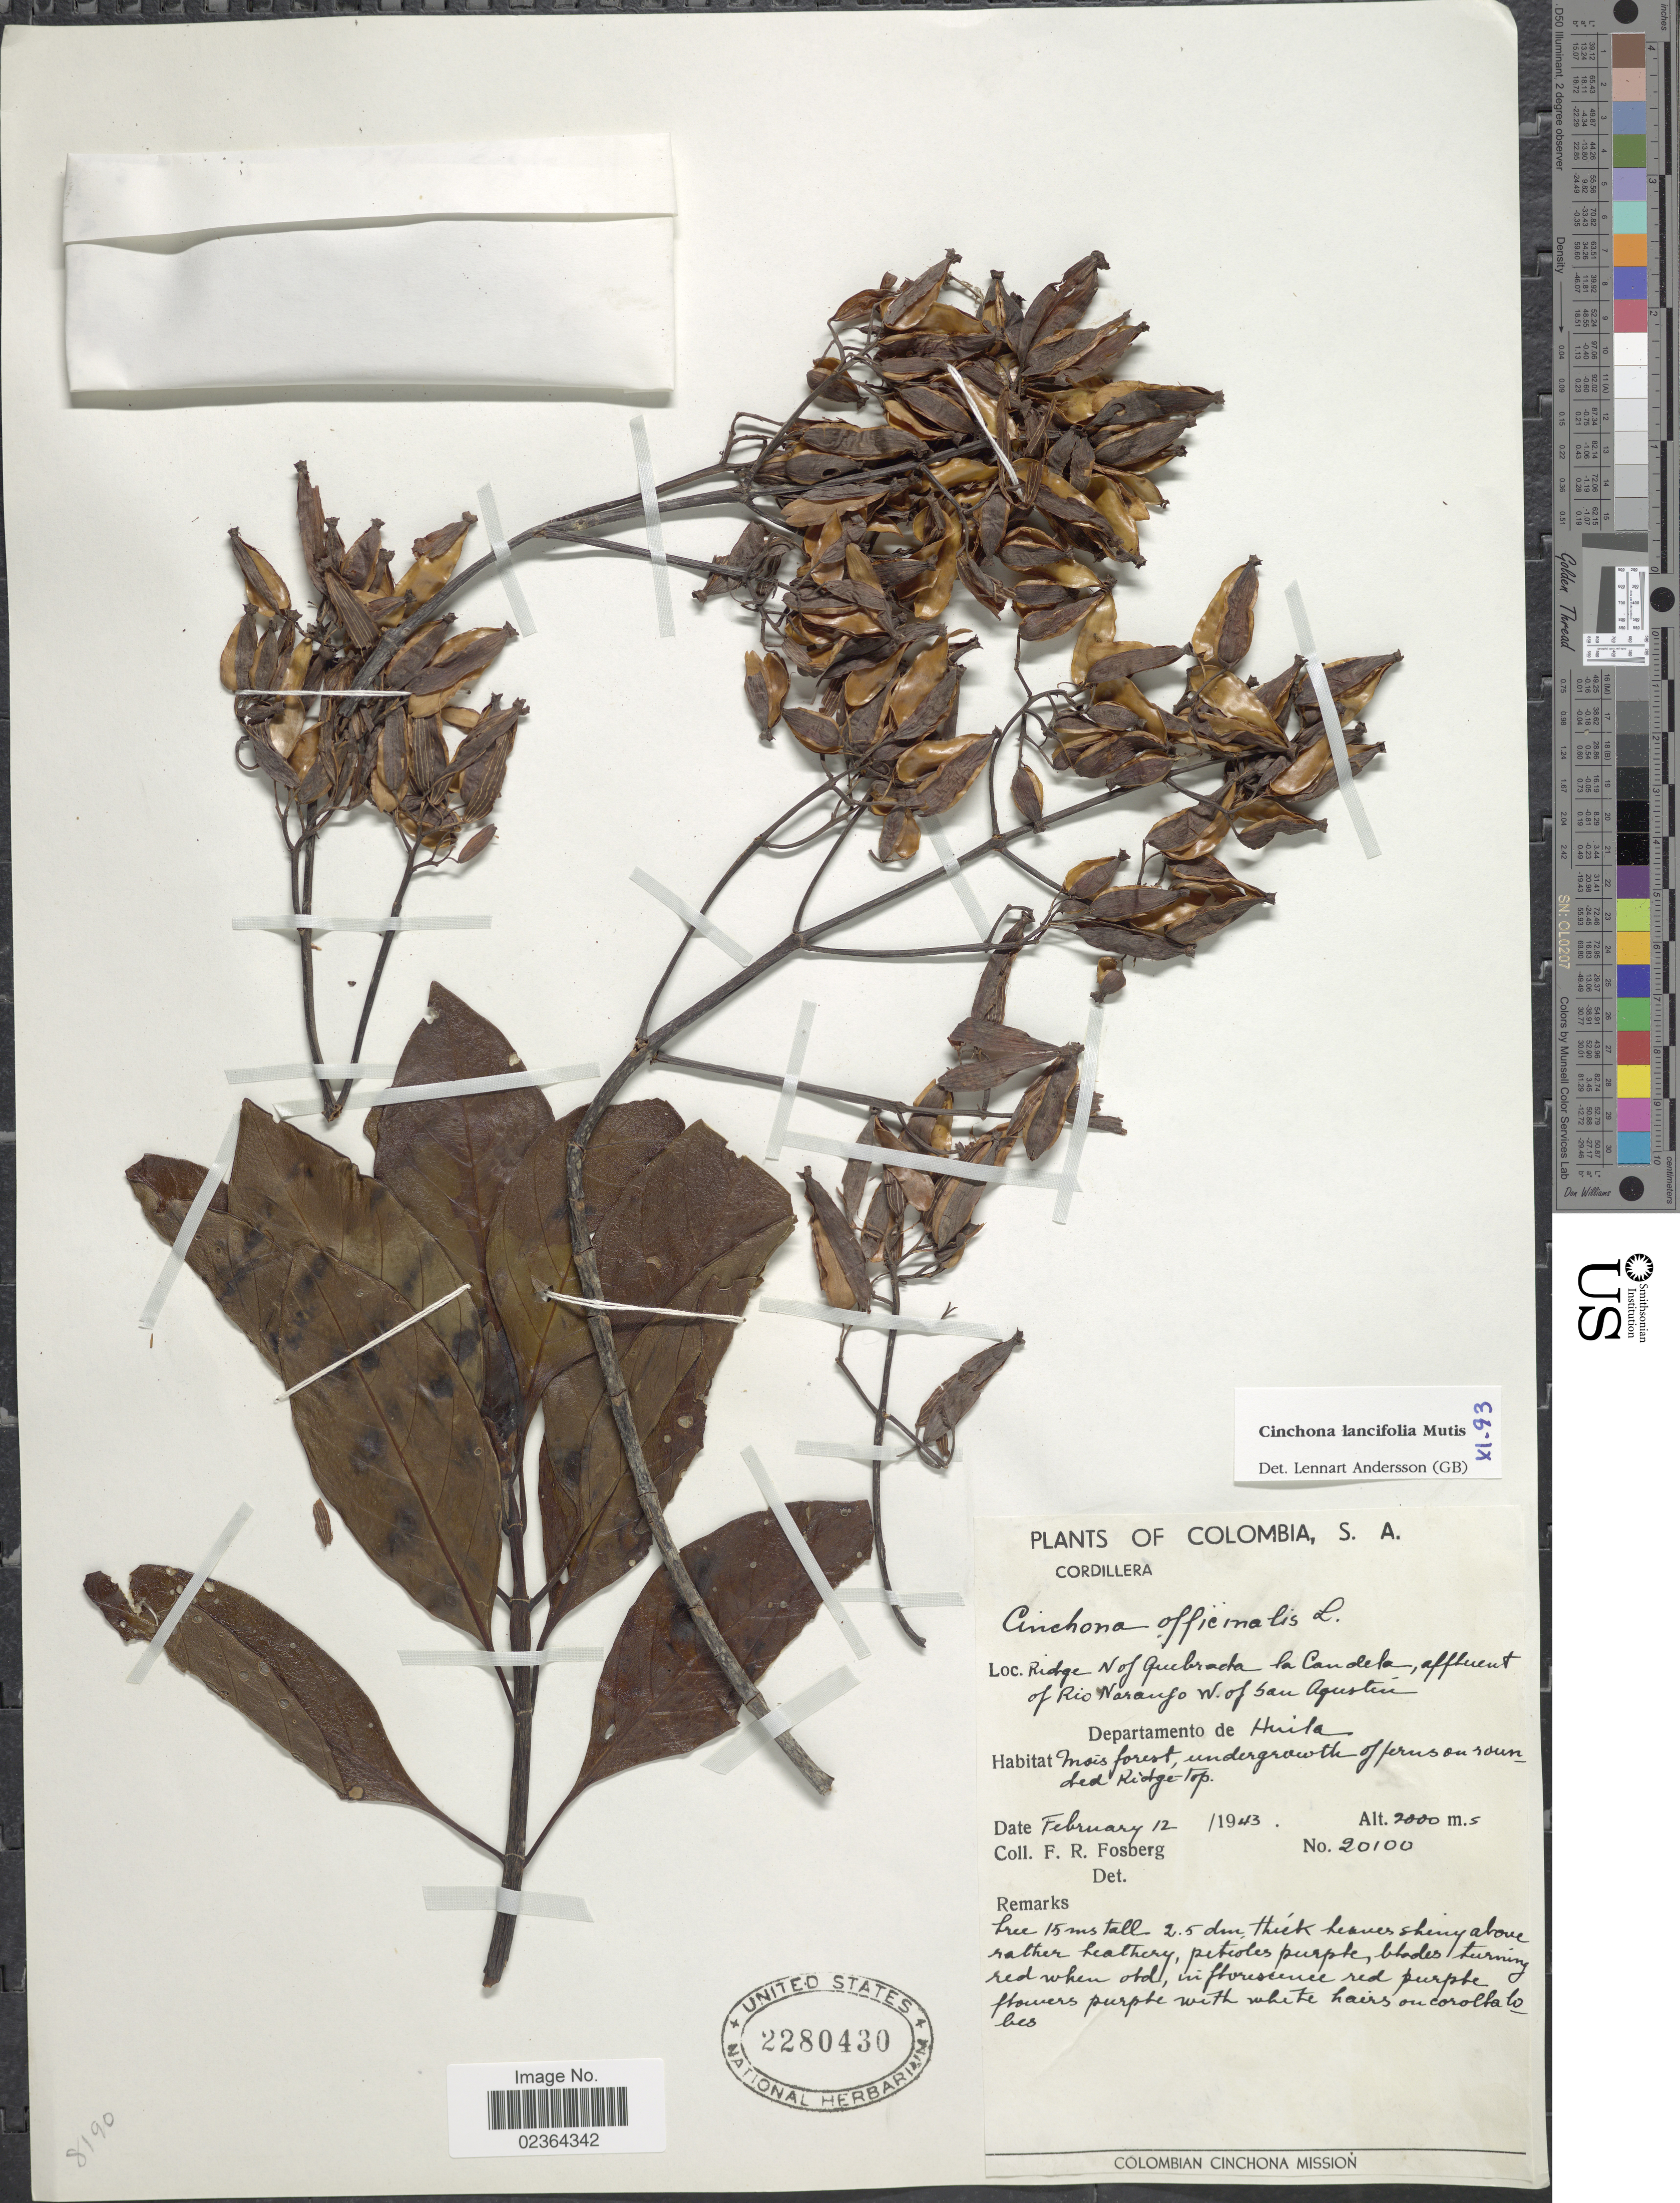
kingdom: Plantae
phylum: Tracheophyta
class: Magnoliopsida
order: Gentianales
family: Rubiaceae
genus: Cinchona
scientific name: Cinchona lancifolia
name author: Mutis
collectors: F. R. Fosberg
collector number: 20100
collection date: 1943-02-12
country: Colombia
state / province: Huila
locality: Cordillera, Ridge N of Quebrada la Candela, affluent of Rio Naranjo W. of San Agustin, Departamento de Huila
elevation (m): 2000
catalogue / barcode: US 2280430